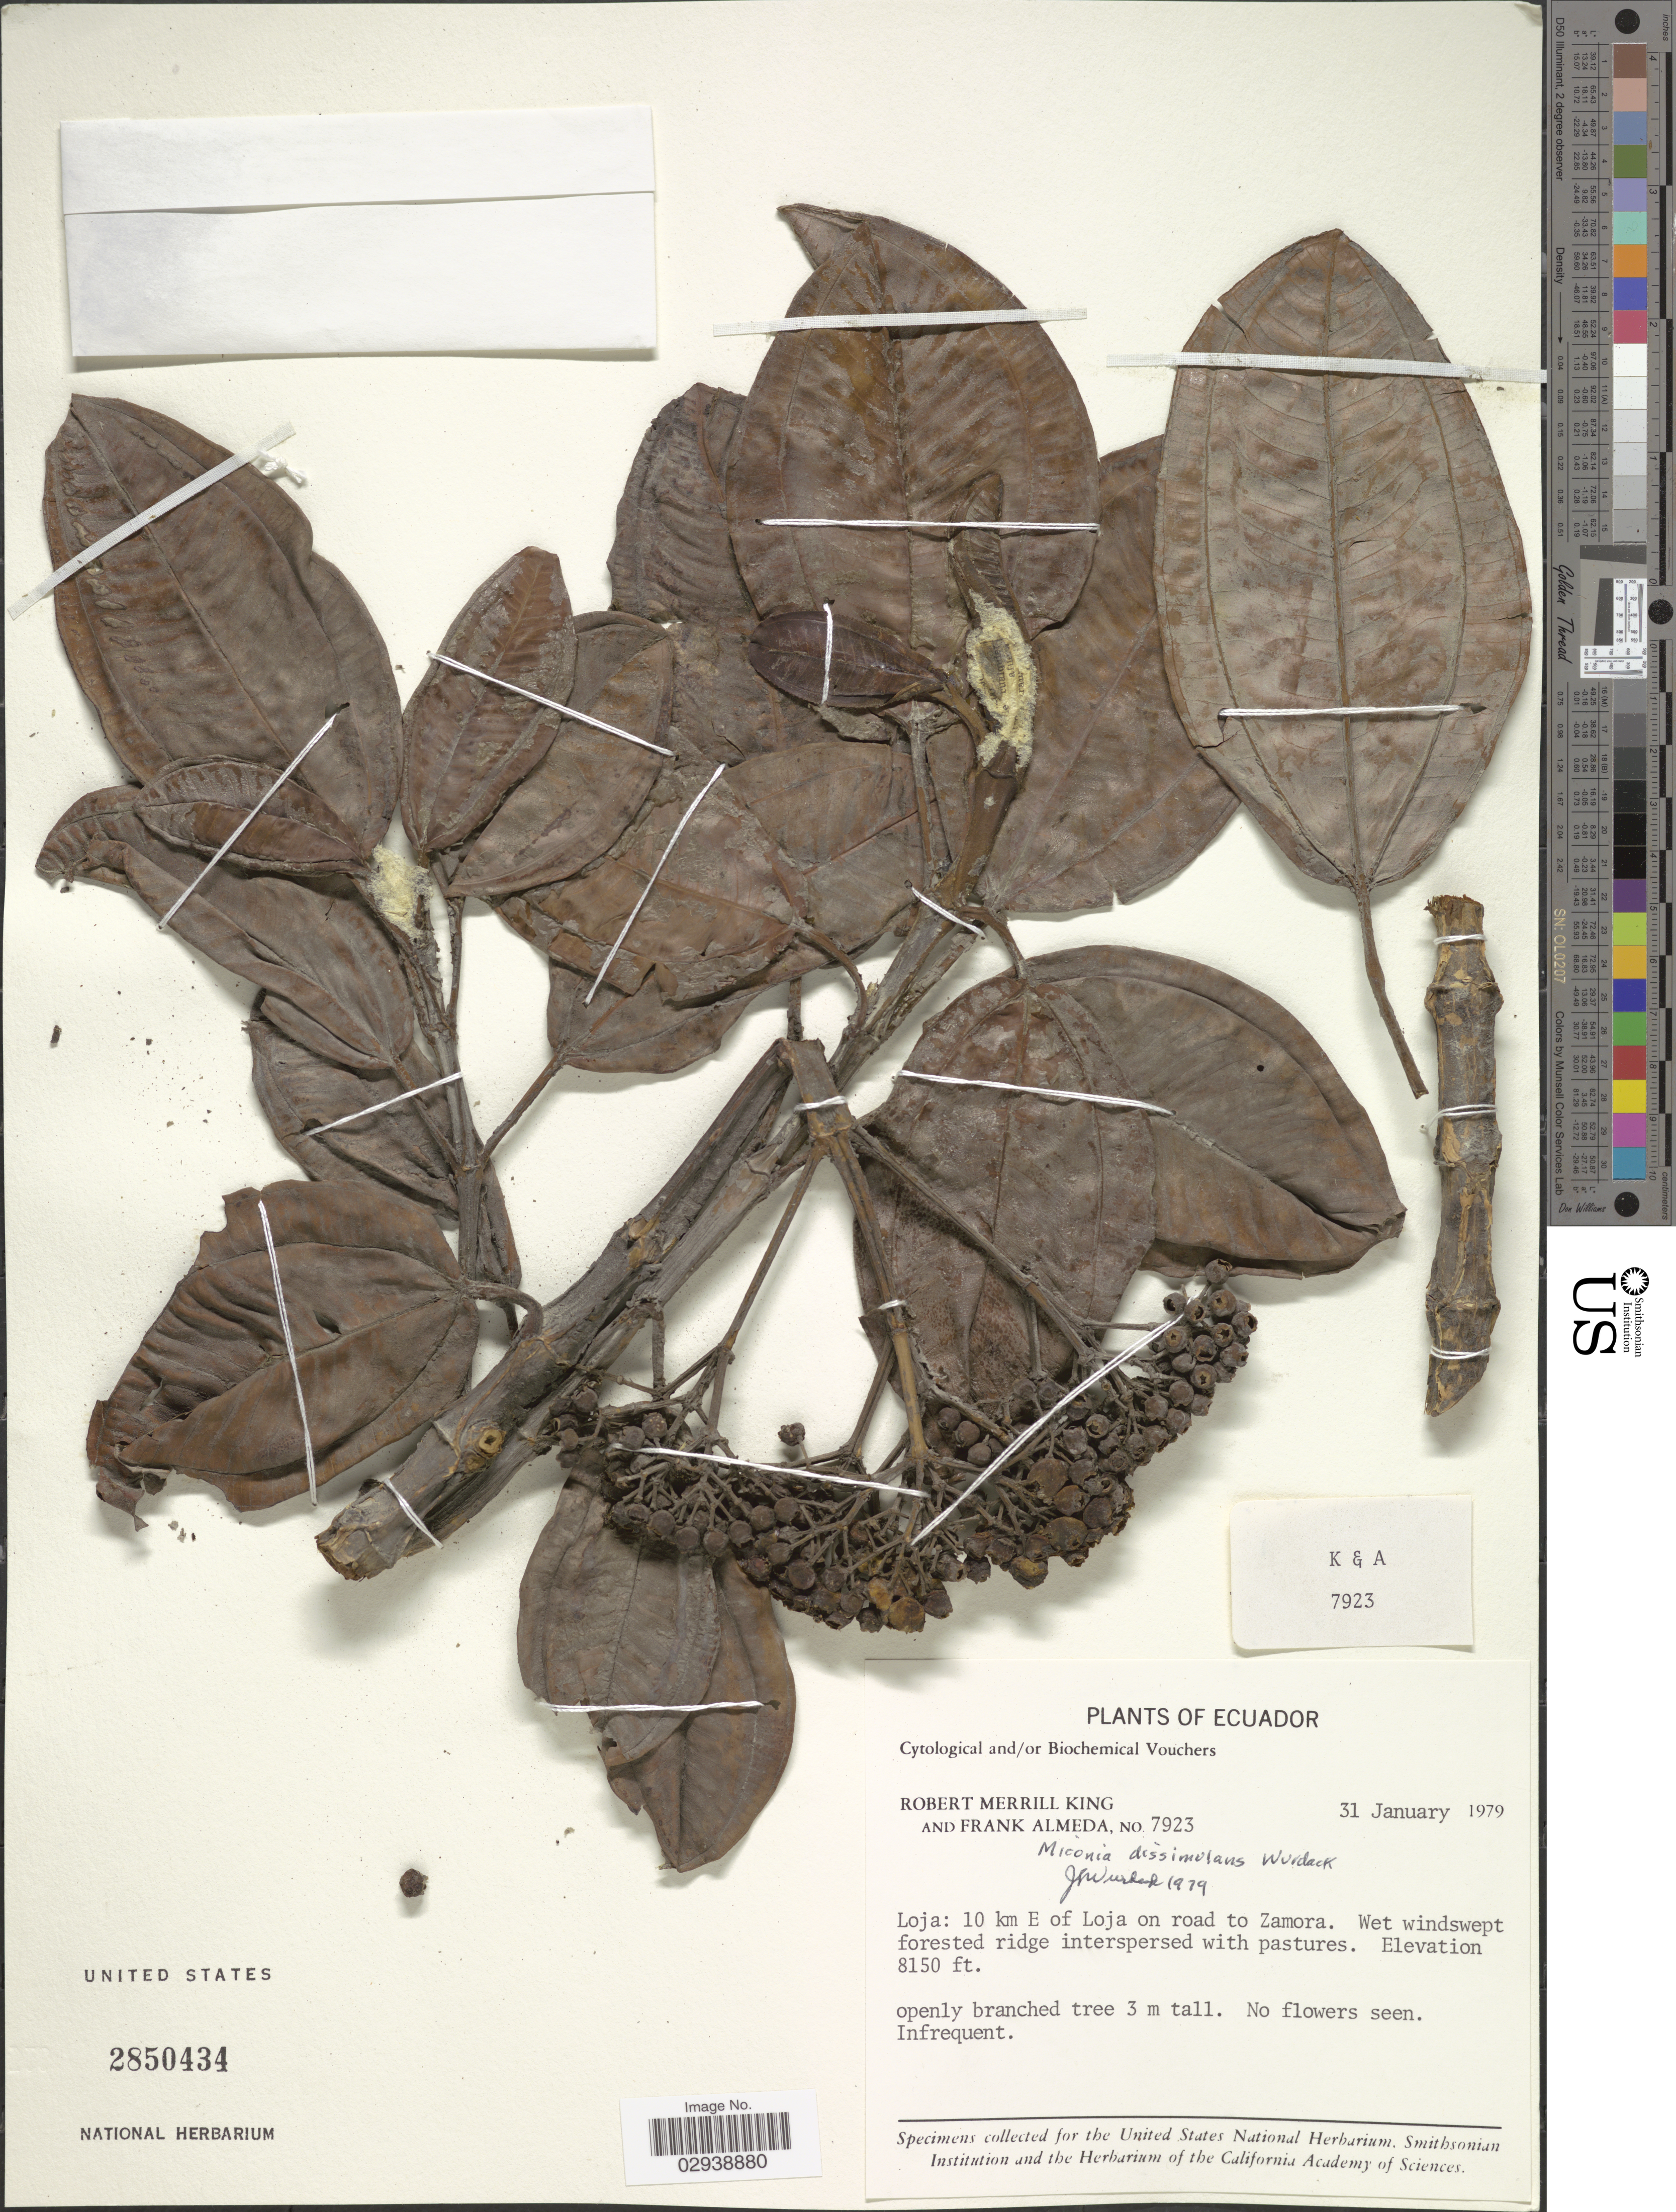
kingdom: Plantae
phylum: Tracheophyta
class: Magnoliopsida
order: Myrtales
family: Melastomataceae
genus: Miconia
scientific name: Miconia dissimulans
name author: Wurdack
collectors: R. M. King & F. Almeda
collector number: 7923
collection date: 1979-01-31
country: Ecuador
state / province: Loja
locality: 10 km E of Loja on road to Zamora.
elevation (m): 2484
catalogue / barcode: US 2850434